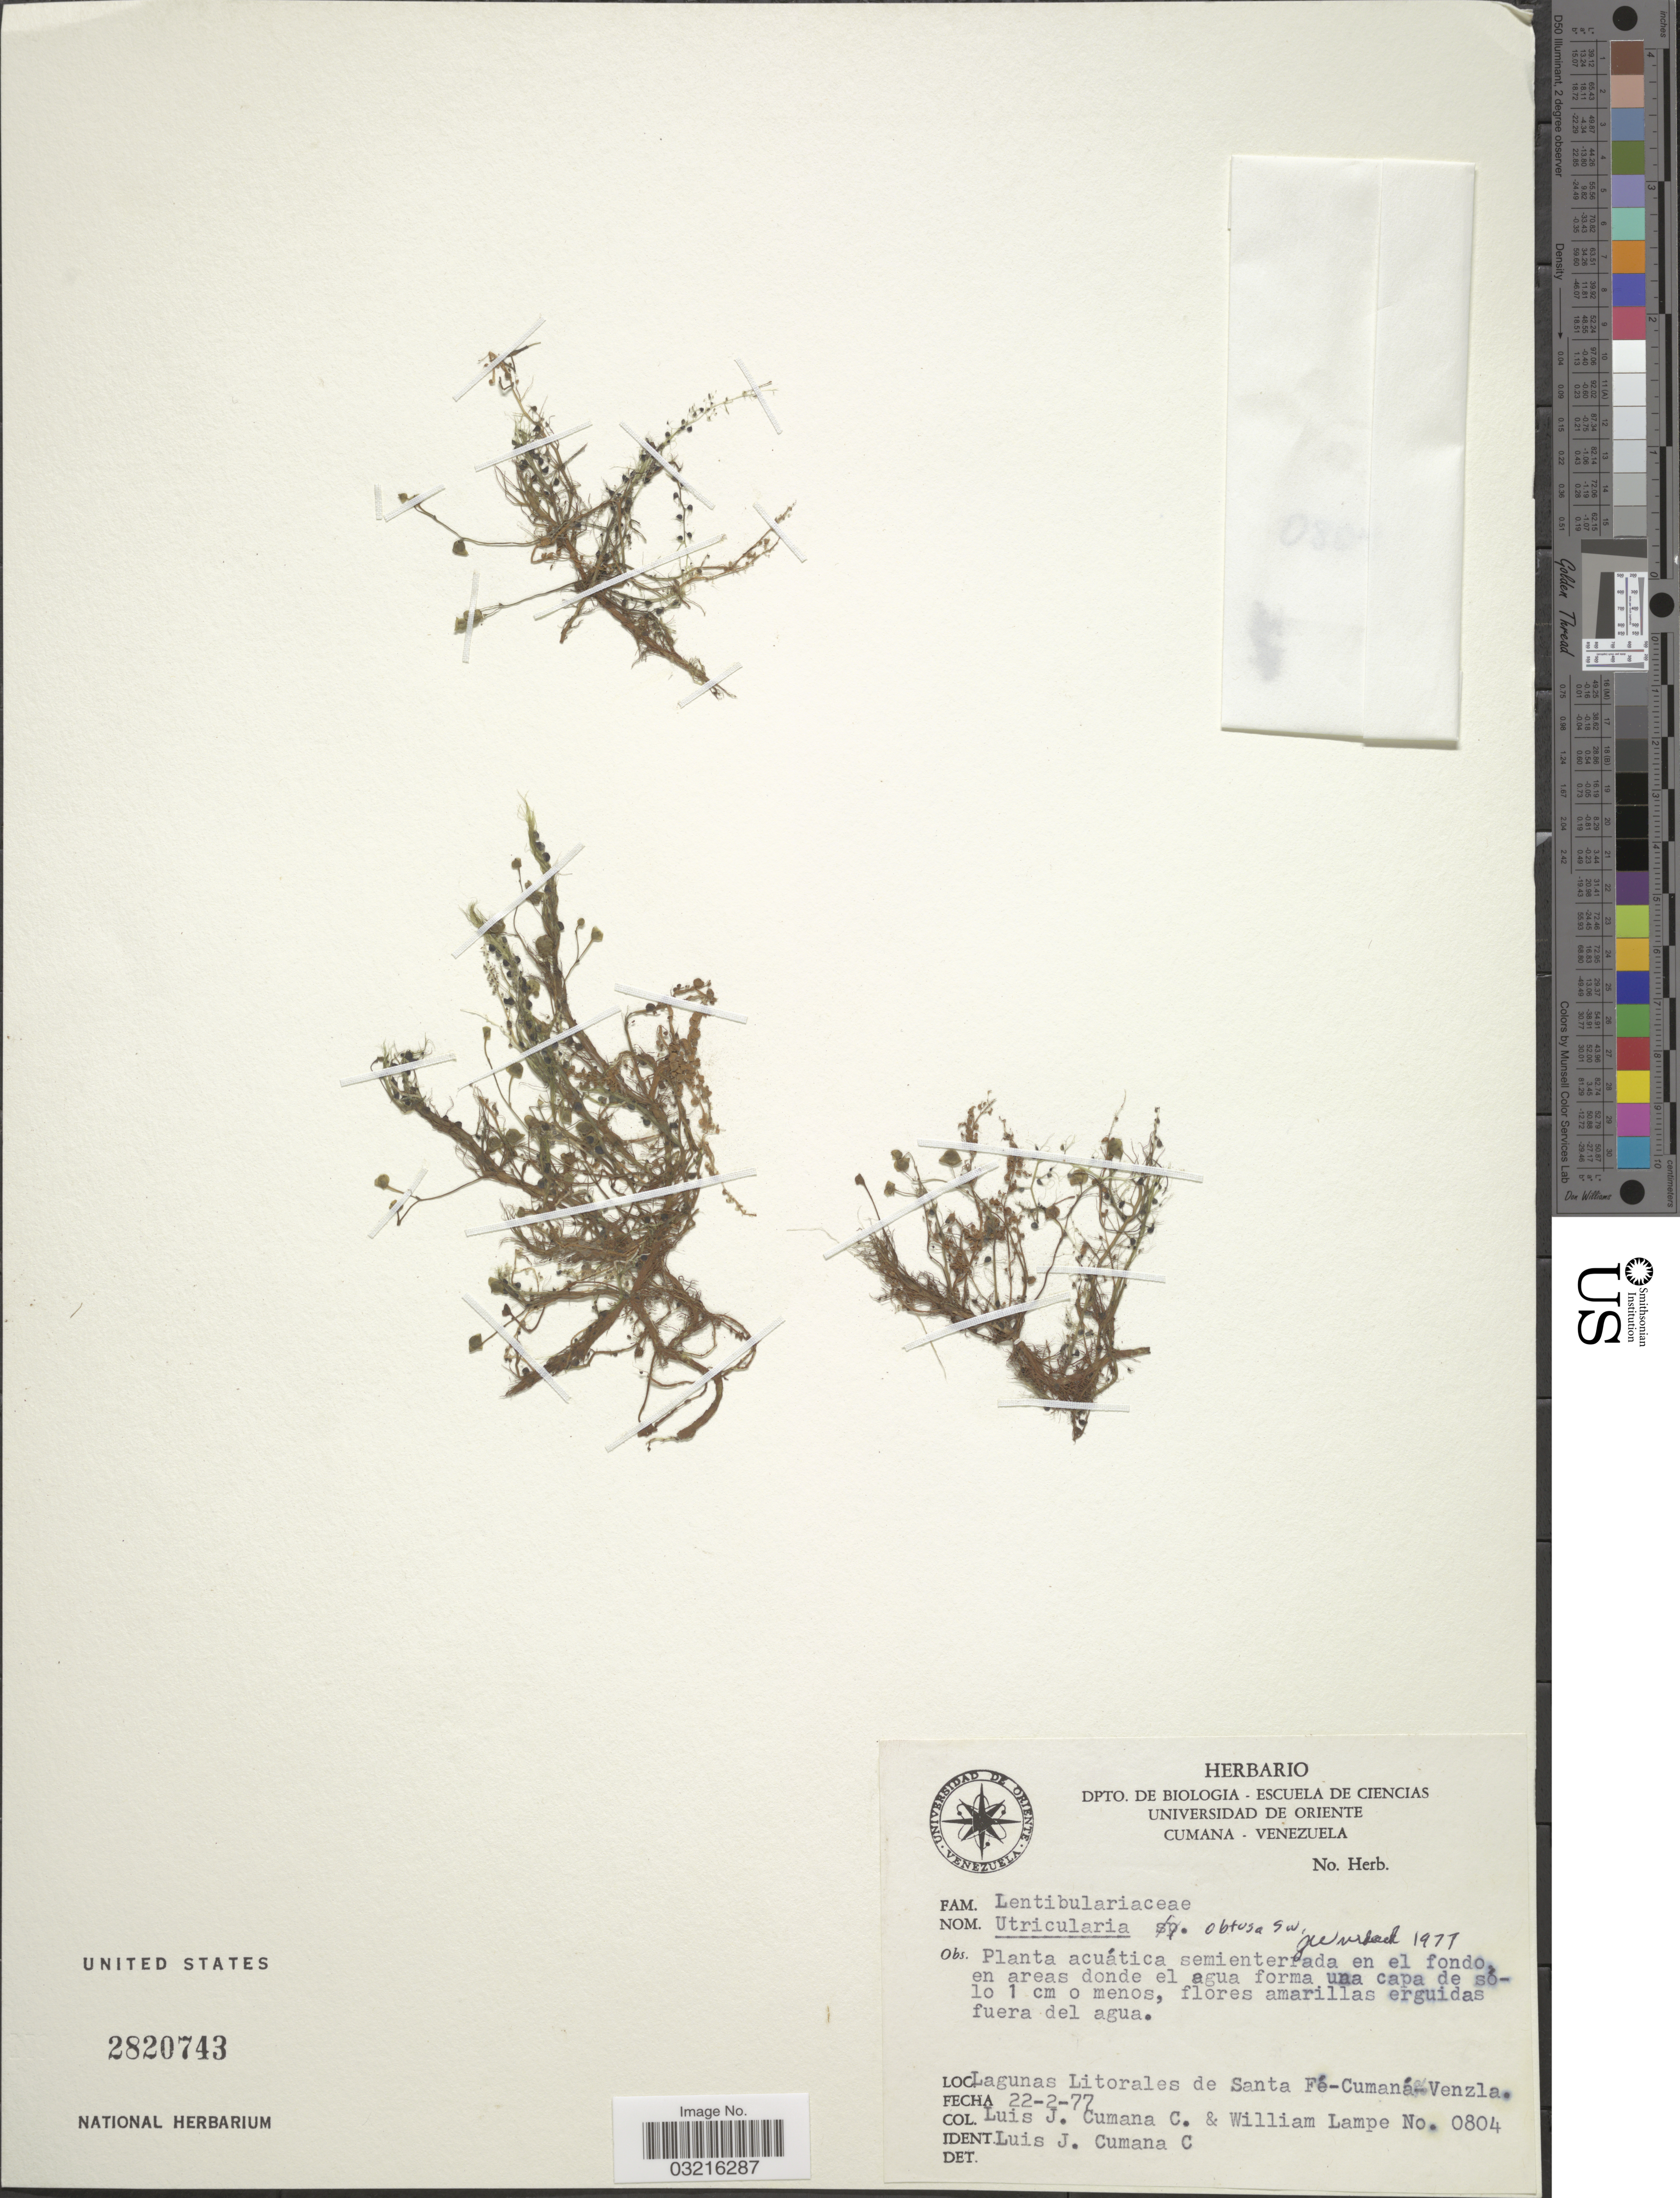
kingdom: Plantae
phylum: Tracheophyta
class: Magnoliopsida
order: Lamiales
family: Lentibulariaceae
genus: Utricularia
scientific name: Utricularia gibba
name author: L.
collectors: L. J. Cumaná C. & W. Lampe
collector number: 0804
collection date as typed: Transcribed d/m/y: 22/2/77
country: Venezuela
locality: Lagunas Litorales de Santa Fé-Cumaná.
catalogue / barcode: US 2820743